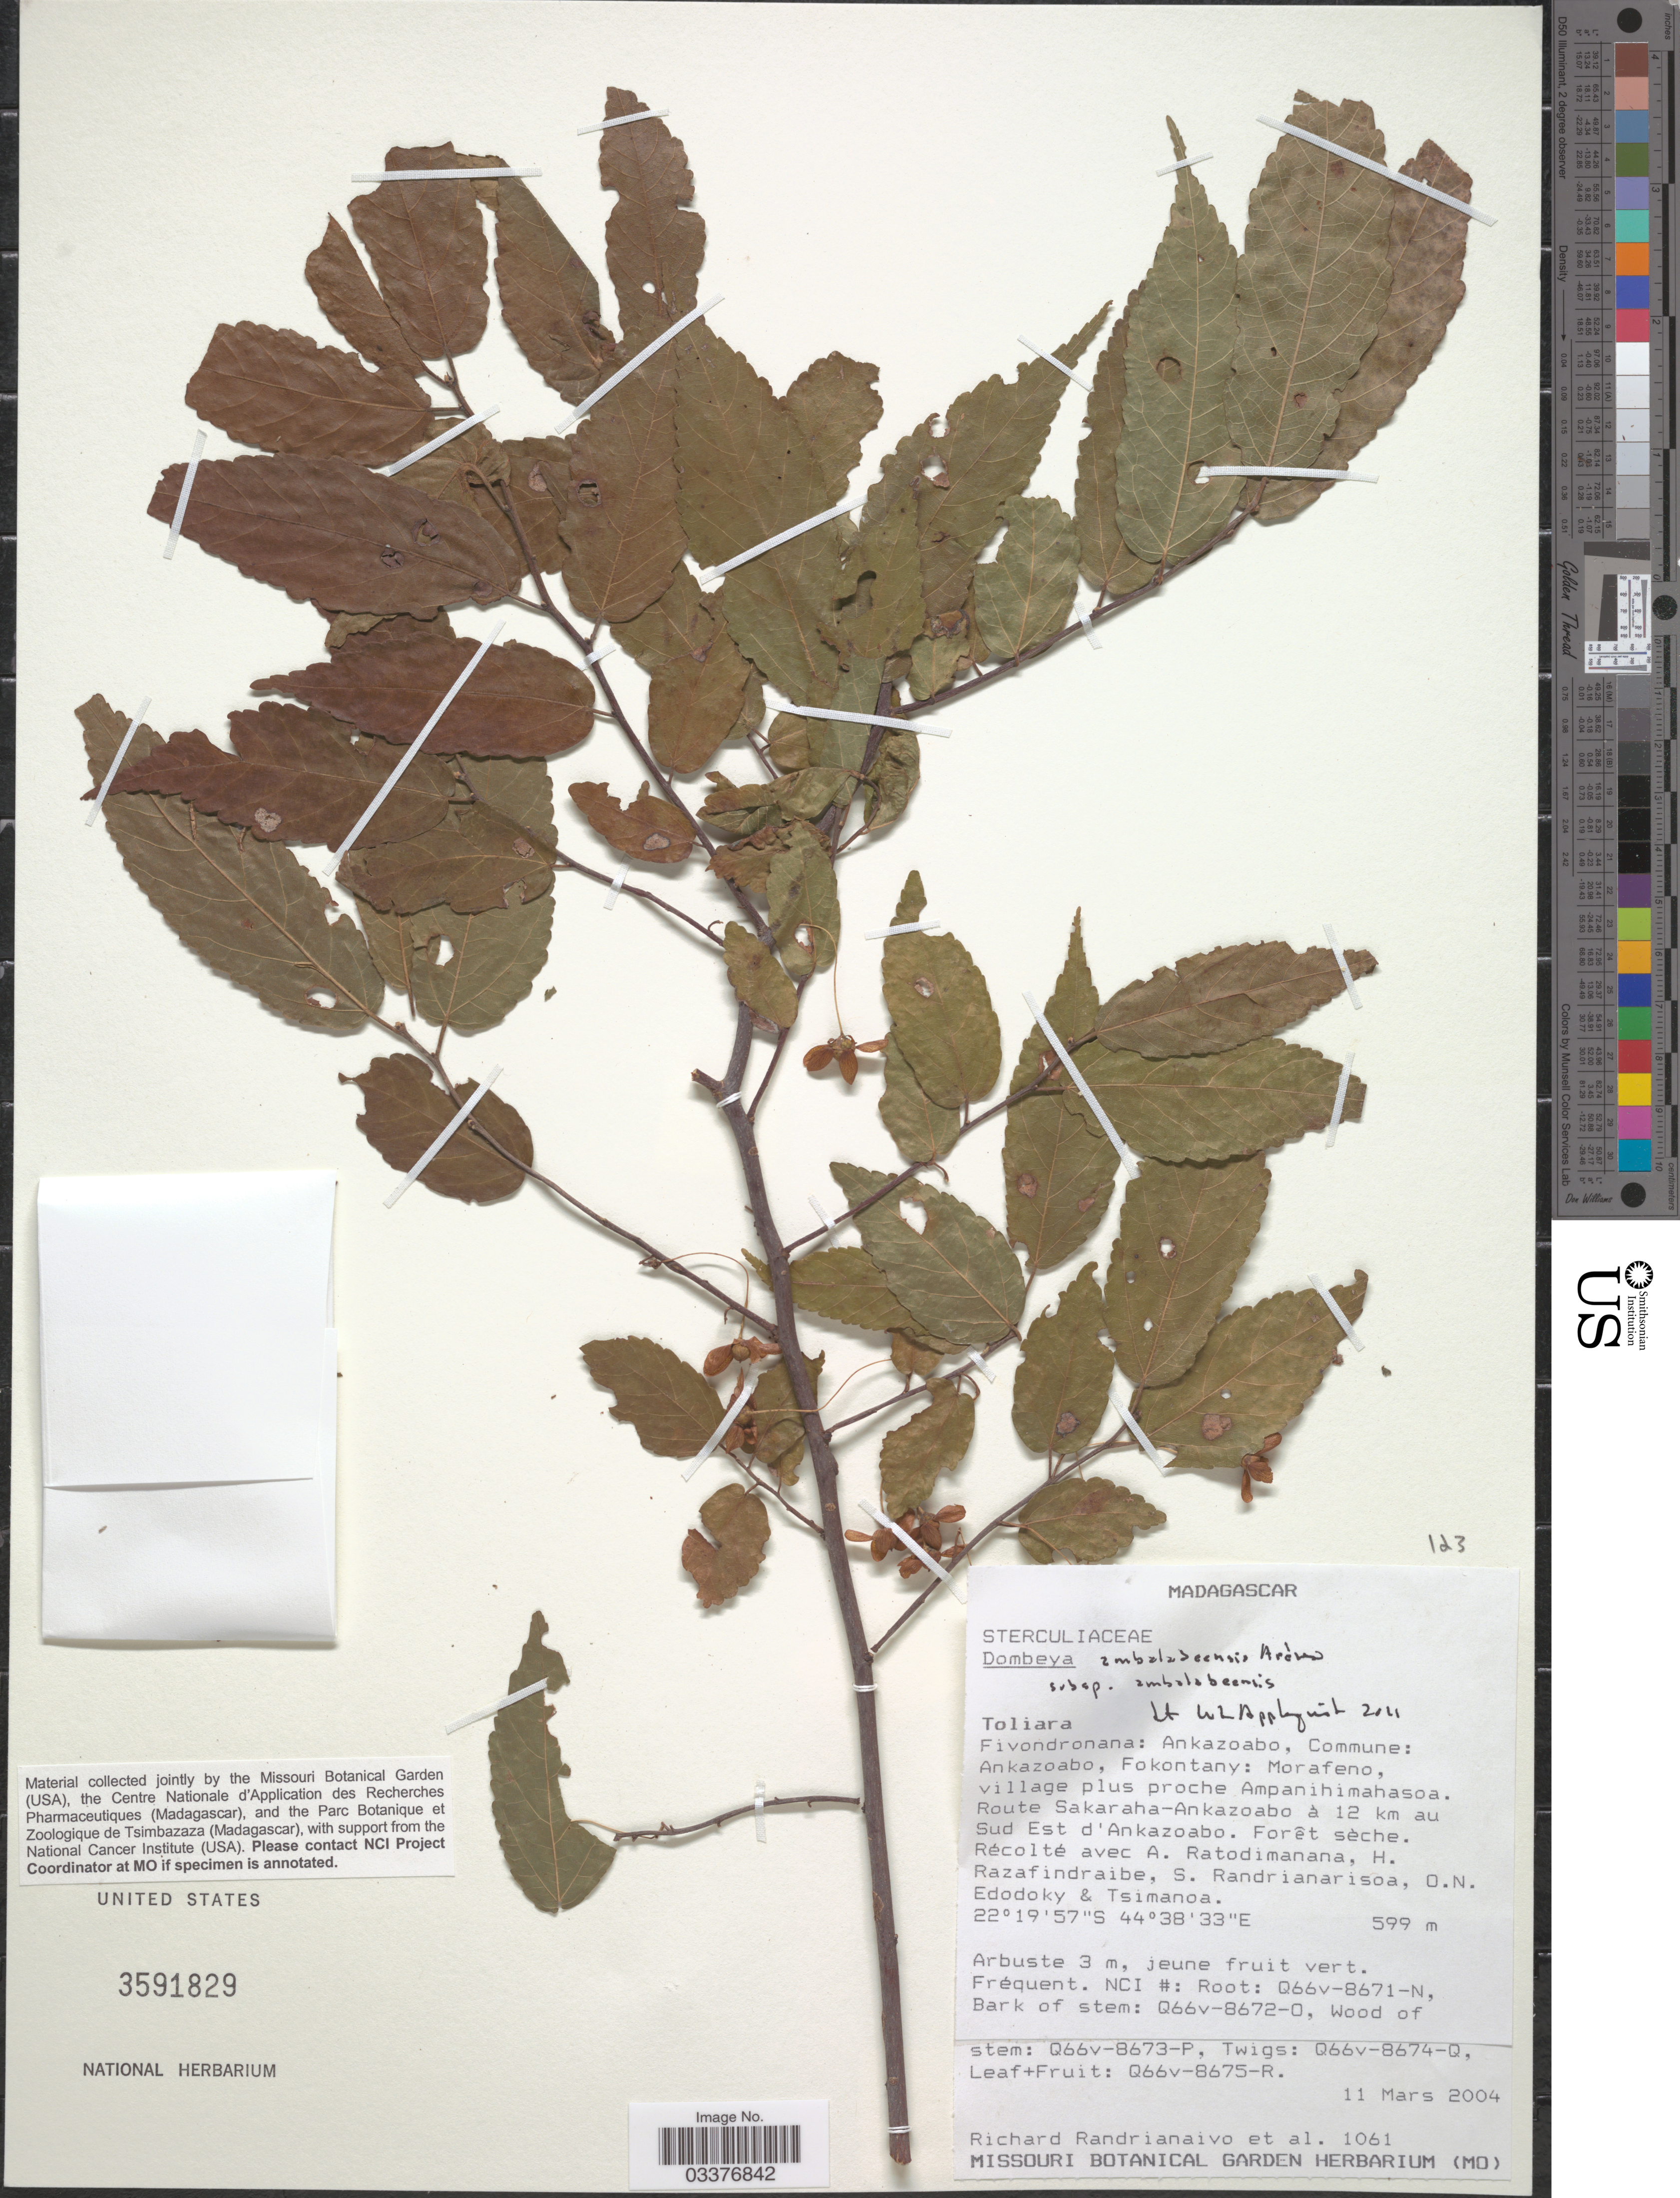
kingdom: Plantae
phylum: Tracheophyta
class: Magnoliopsida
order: Malvales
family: Malvaceae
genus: Dombeya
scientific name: Dombeya ambalabeensis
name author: Arènes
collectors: R. Randrianaivo, A. Ratodimanana, H. Razafindraibe, S. Randrianarisoa & et al.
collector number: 1061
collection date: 2004-03-11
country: Madagascar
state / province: Atsimo-Andrefana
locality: Fivondronana: Ankazoabo, Commune: Ankazoabo, Fokontany: Morafeno, village plus proche Ampanihimahasoa. Route Sakaraha-Ankazoabo à 12 km au Sud Est d'Ankazoabo.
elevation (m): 599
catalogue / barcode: US 3591829